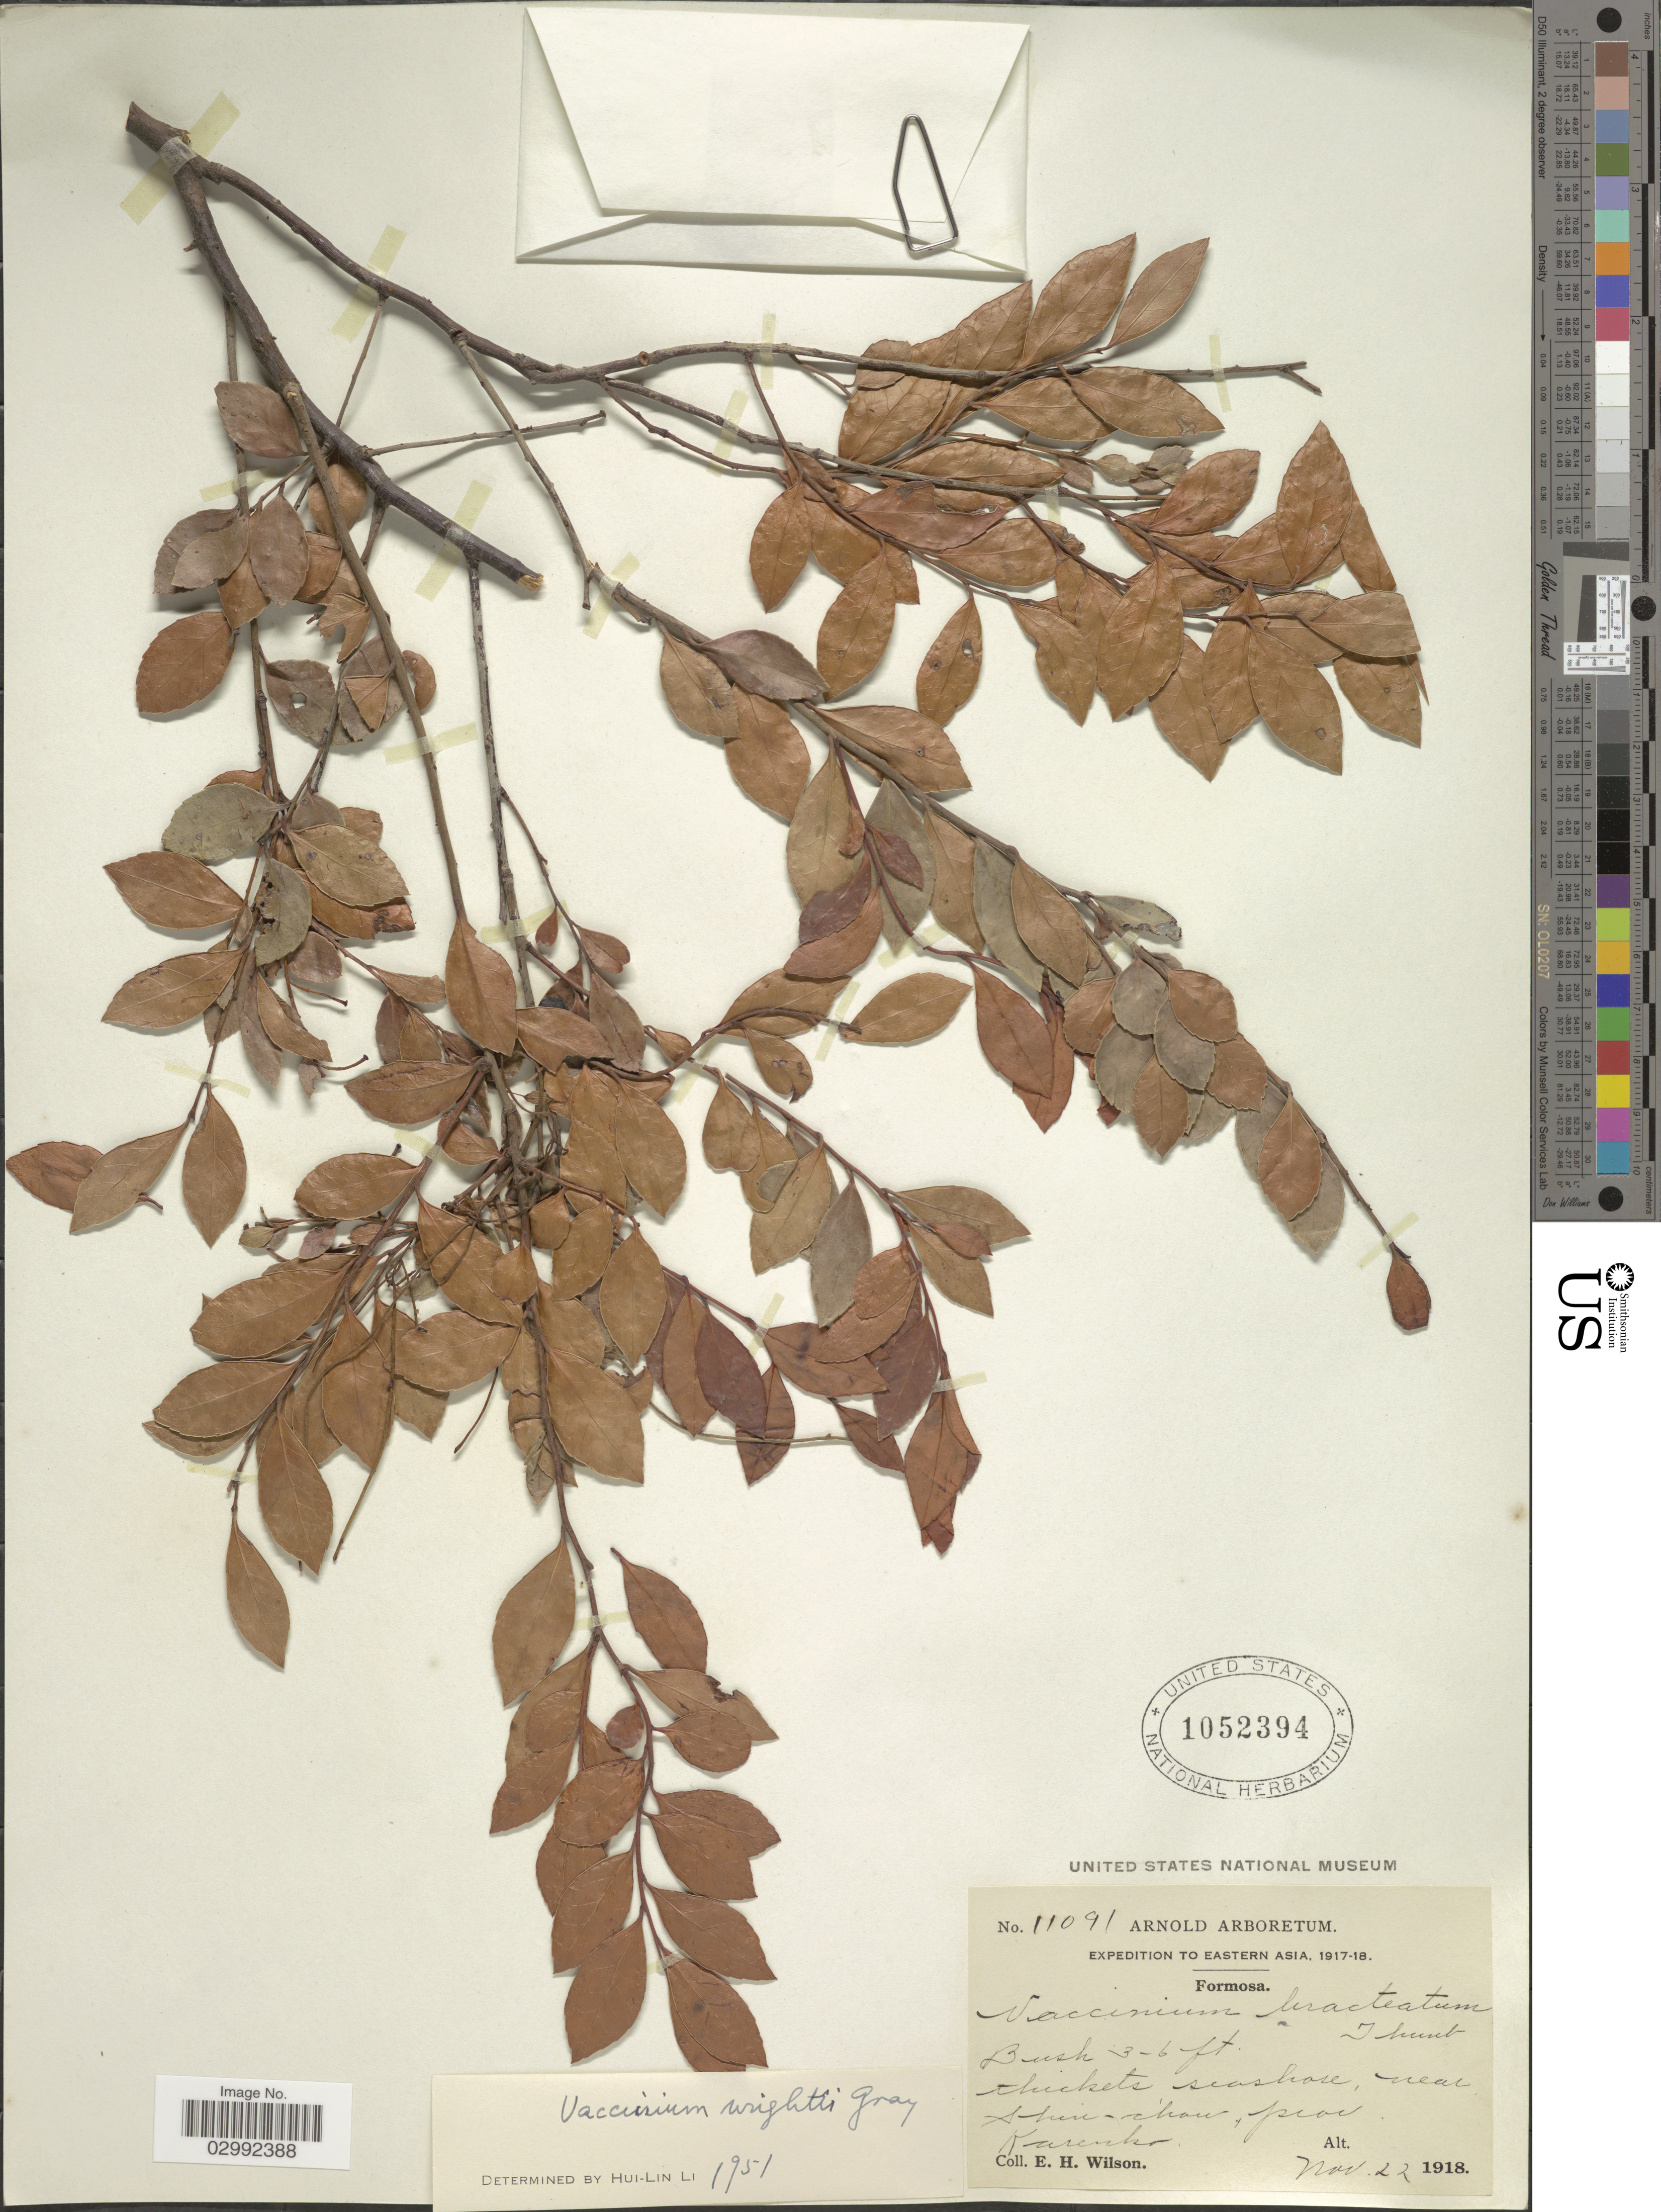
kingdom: Plantae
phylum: Tracheophyta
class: Magnoliopsida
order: Ericales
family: Ericaceae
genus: Vaccinium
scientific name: Vaccinium wrightii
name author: A. Gray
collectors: E. Wilson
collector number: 11091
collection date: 1918-11-22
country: Taiwan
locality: Eastern Asia. Formosa. Near Shin-chow, prov. Karenko.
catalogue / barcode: US 1052394